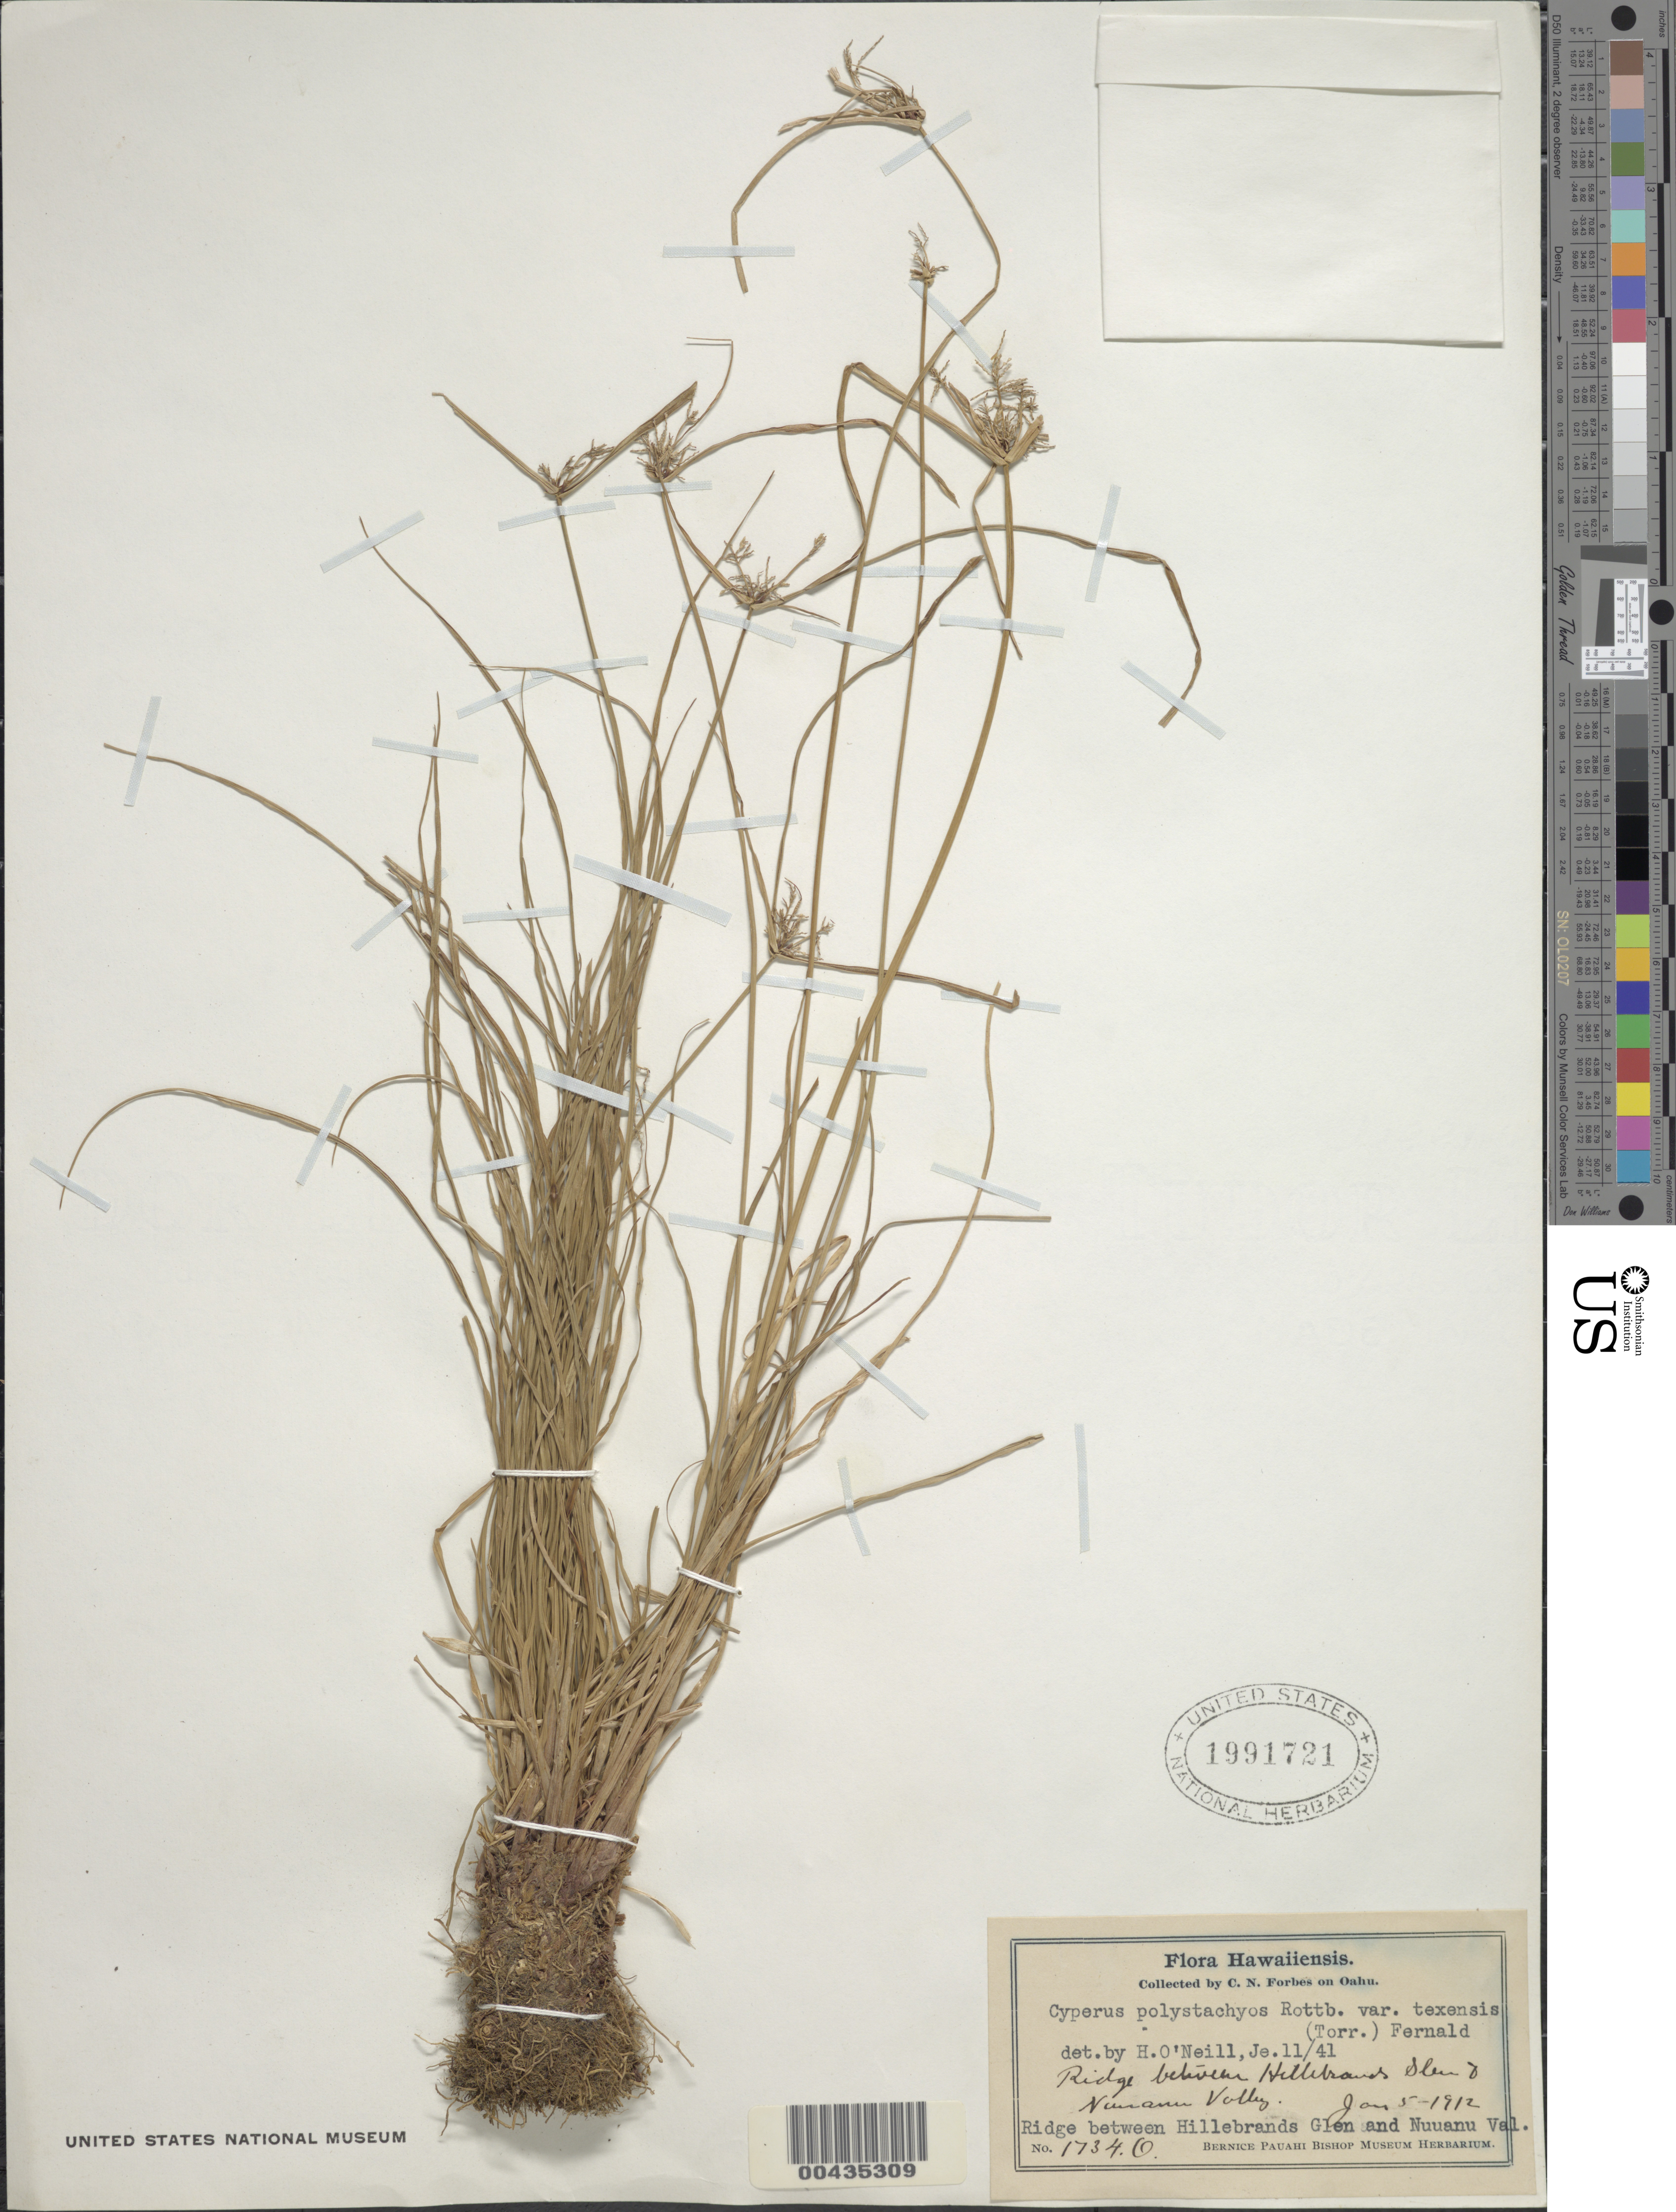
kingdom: Plantae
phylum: Tracheophyta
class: Liliopsida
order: Poales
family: Cyperaceae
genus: Cyperus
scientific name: Cyperus polystachyos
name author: Rottb.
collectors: C. N. Forbes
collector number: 1734.O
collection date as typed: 5 Jan 1912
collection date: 1912-01-05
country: United States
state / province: Hawaii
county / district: Honolulu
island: Oahu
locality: Ridge between Hillebrand's Glen and Nuuanu Valley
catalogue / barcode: US 1991721